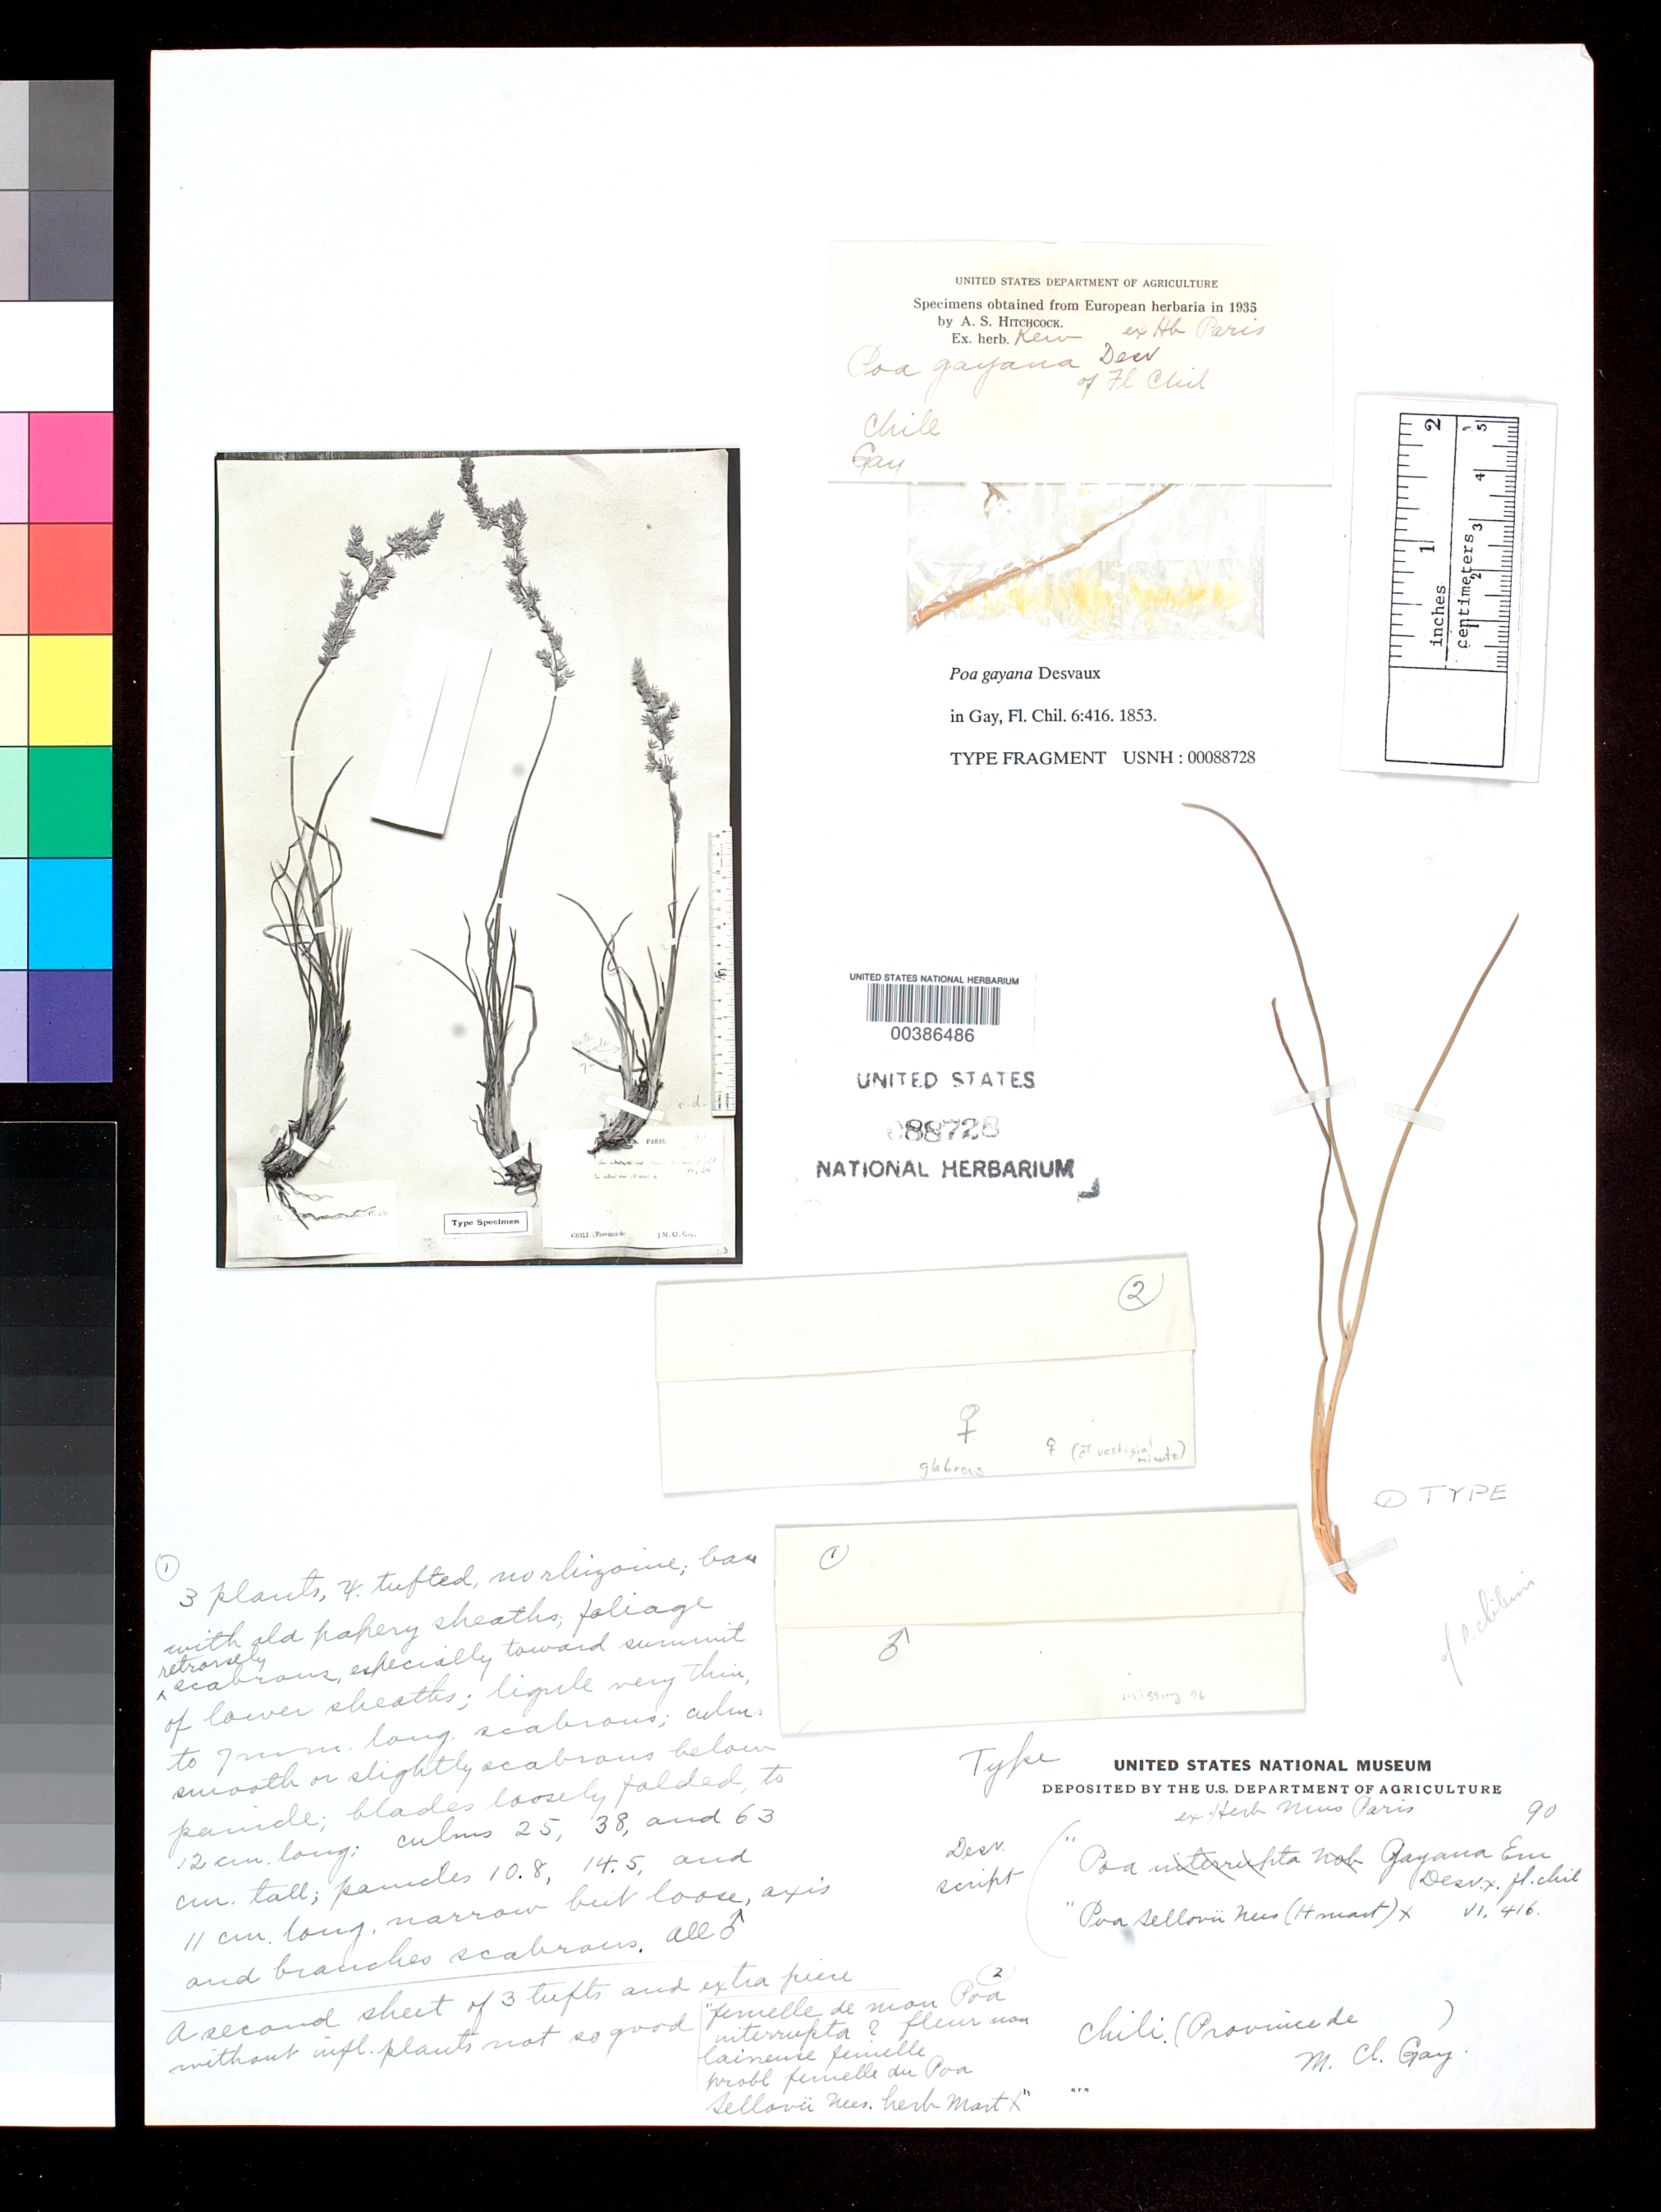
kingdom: Plantae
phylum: Tracheophyta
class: Liliopsida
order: Poales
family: Poaceae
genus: Poa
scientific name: Poa gayana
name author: É. Desv. in Gay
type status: Type Fragment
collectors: C. Gay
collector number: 90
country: Chile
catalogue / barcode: US 88728